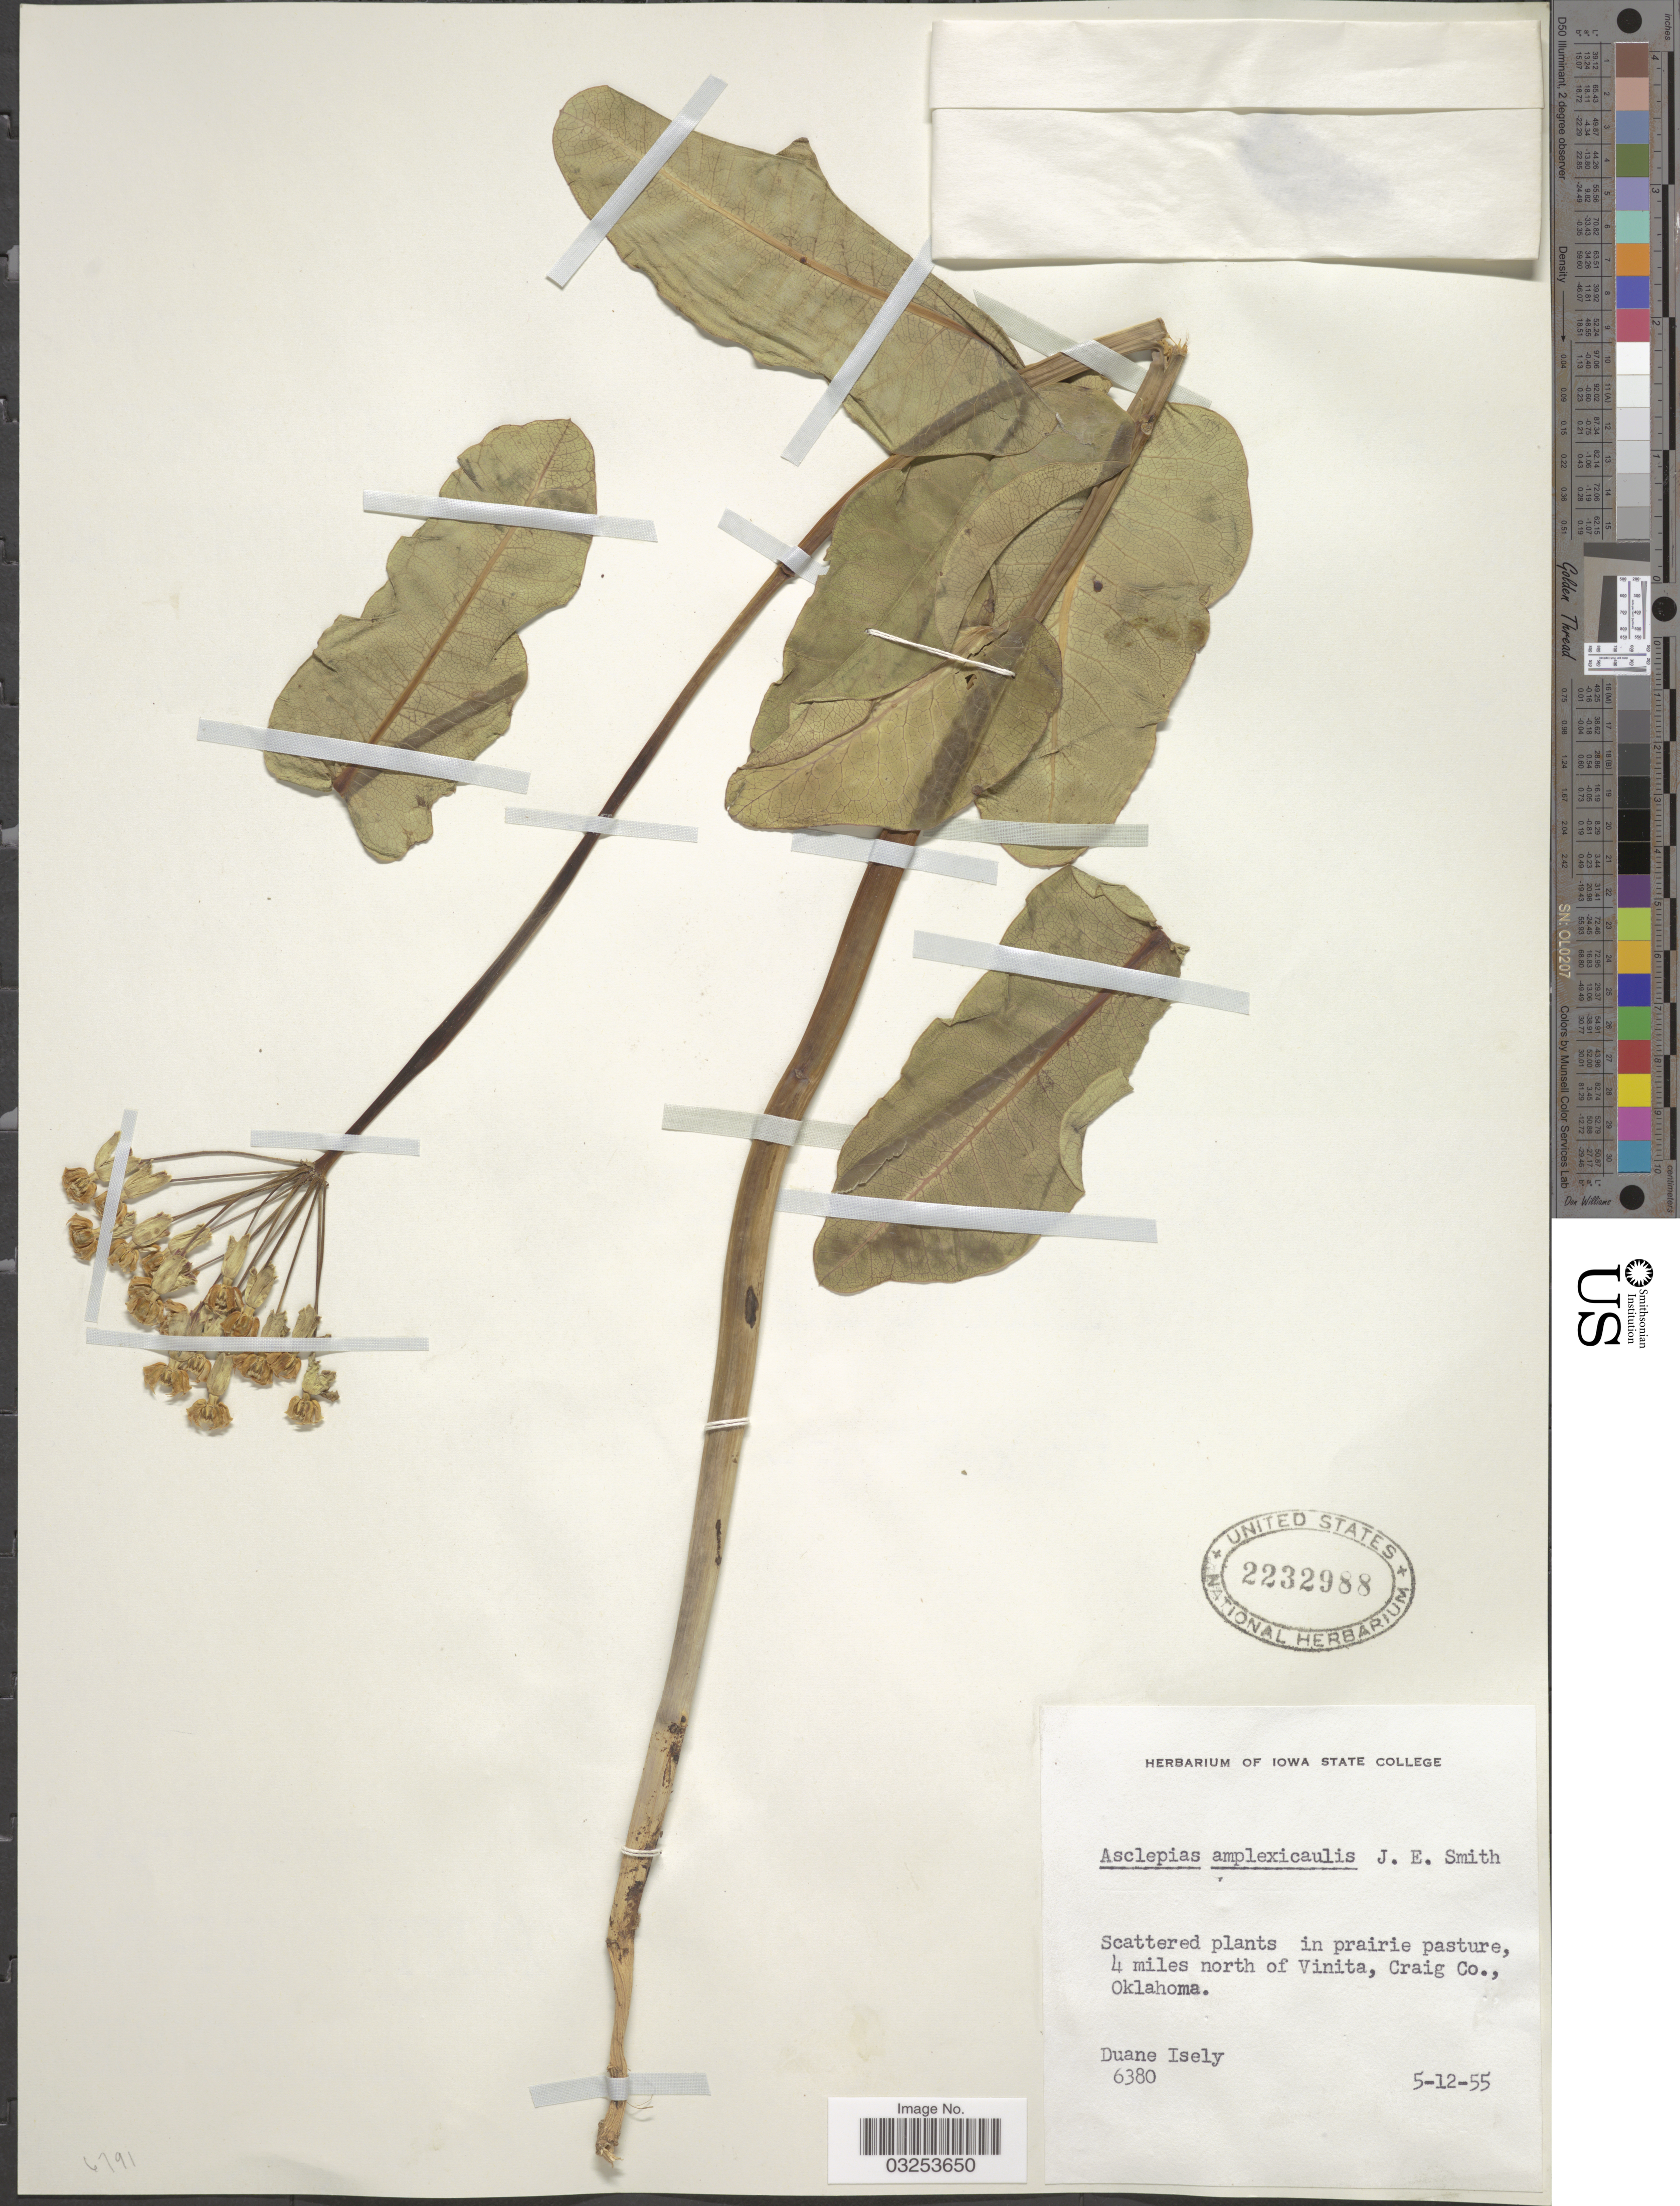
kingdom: Plantae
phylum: Tracheophyta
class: Magnoliopsida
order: Gentianales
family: Apocynaceae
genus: Asclepias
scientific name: Asclepias amplexicaulis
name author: J. Small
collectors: D. Isely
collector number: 6380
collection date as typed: Transcribed d/m/y: 12/5/55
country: United States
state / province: Oklahoma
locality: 4 miles north of Vinita, Craig Co.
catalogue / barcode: US 2232988